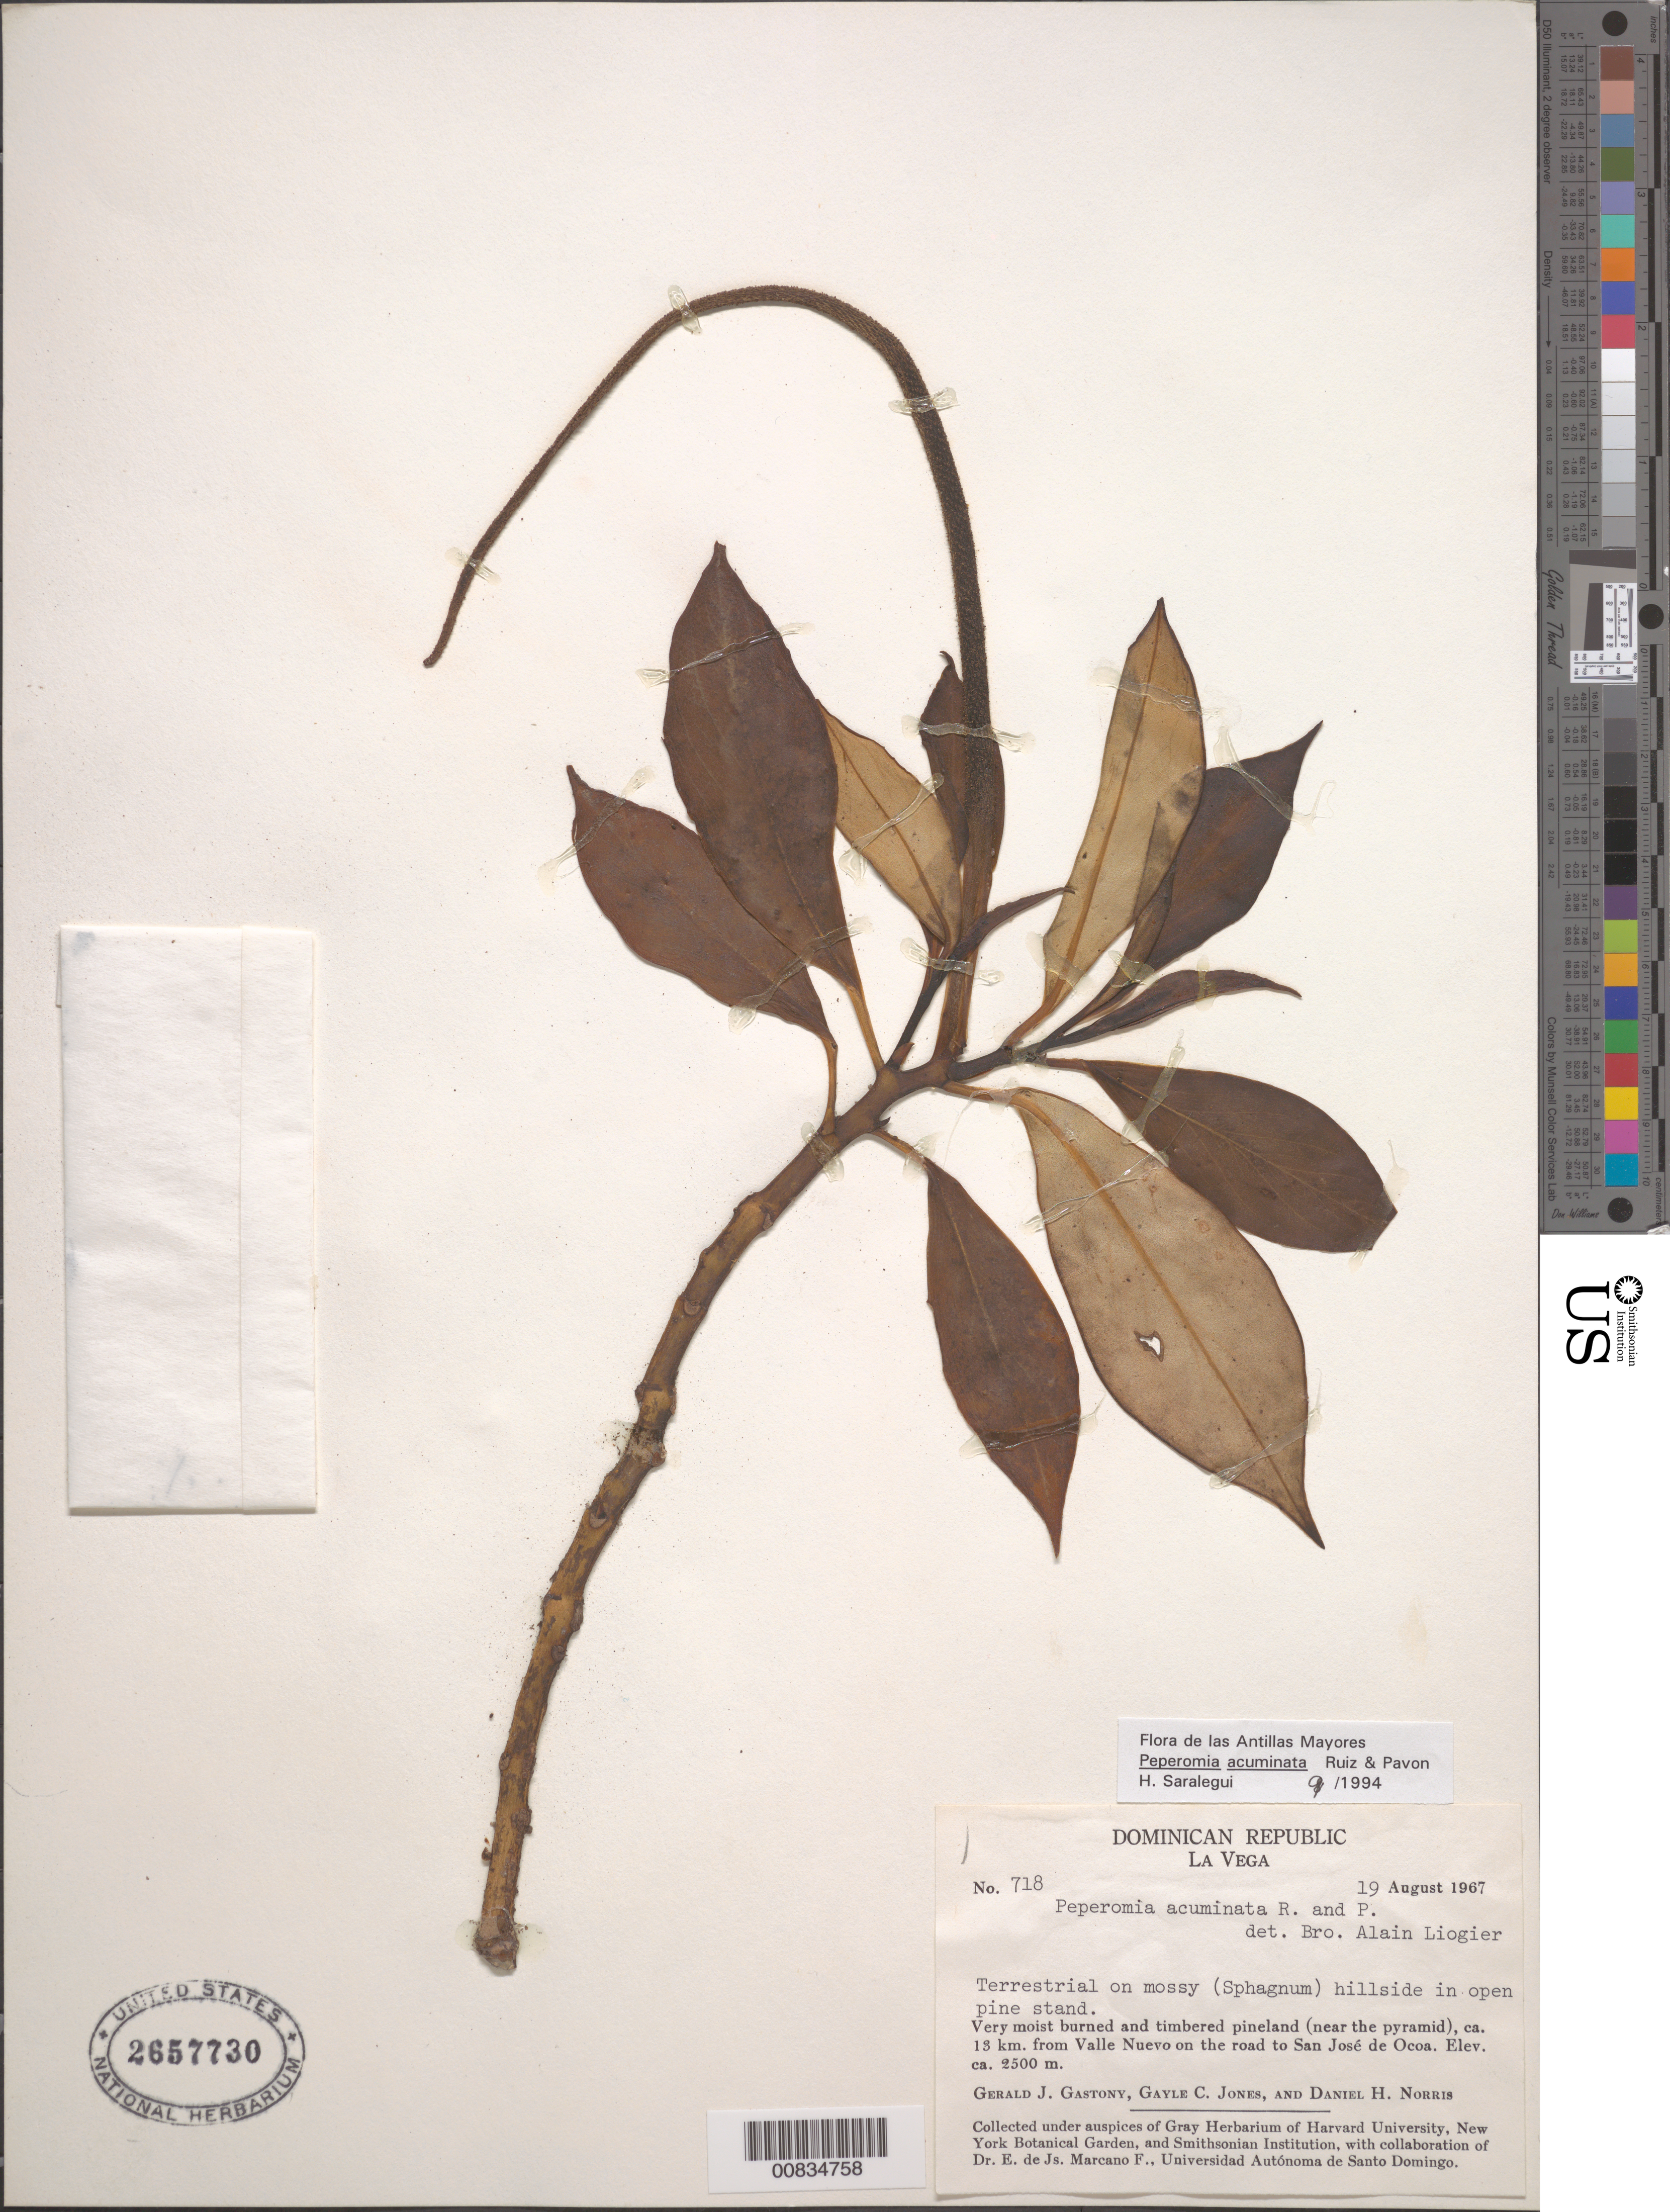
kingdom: Plantae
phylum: Tracheophyta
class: Magnoliopsida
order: Piperales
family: Piperaceae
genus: Peperomia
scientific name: Peperomia acuminata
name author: Ruiz & Pav.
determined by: Saralegui Boza, H., (HAJB), Jardin Botanico Nacional (Habana)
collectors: G. Gastony, G. C. Jones & D. H. Norris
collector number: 718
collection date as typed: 19 Aug 1967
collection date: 1967-08-19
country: Dominican Republic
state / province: La Vega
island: Hispaniola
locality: Near the pyramid, ca. 13 km. from Valle Nuevo on the road to San José de Ocoa.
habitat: On mossy (Sphagnum) hillside in open pine stand. Very moist burned and timbered pineland.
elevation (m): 2500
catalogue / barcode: US 2657730